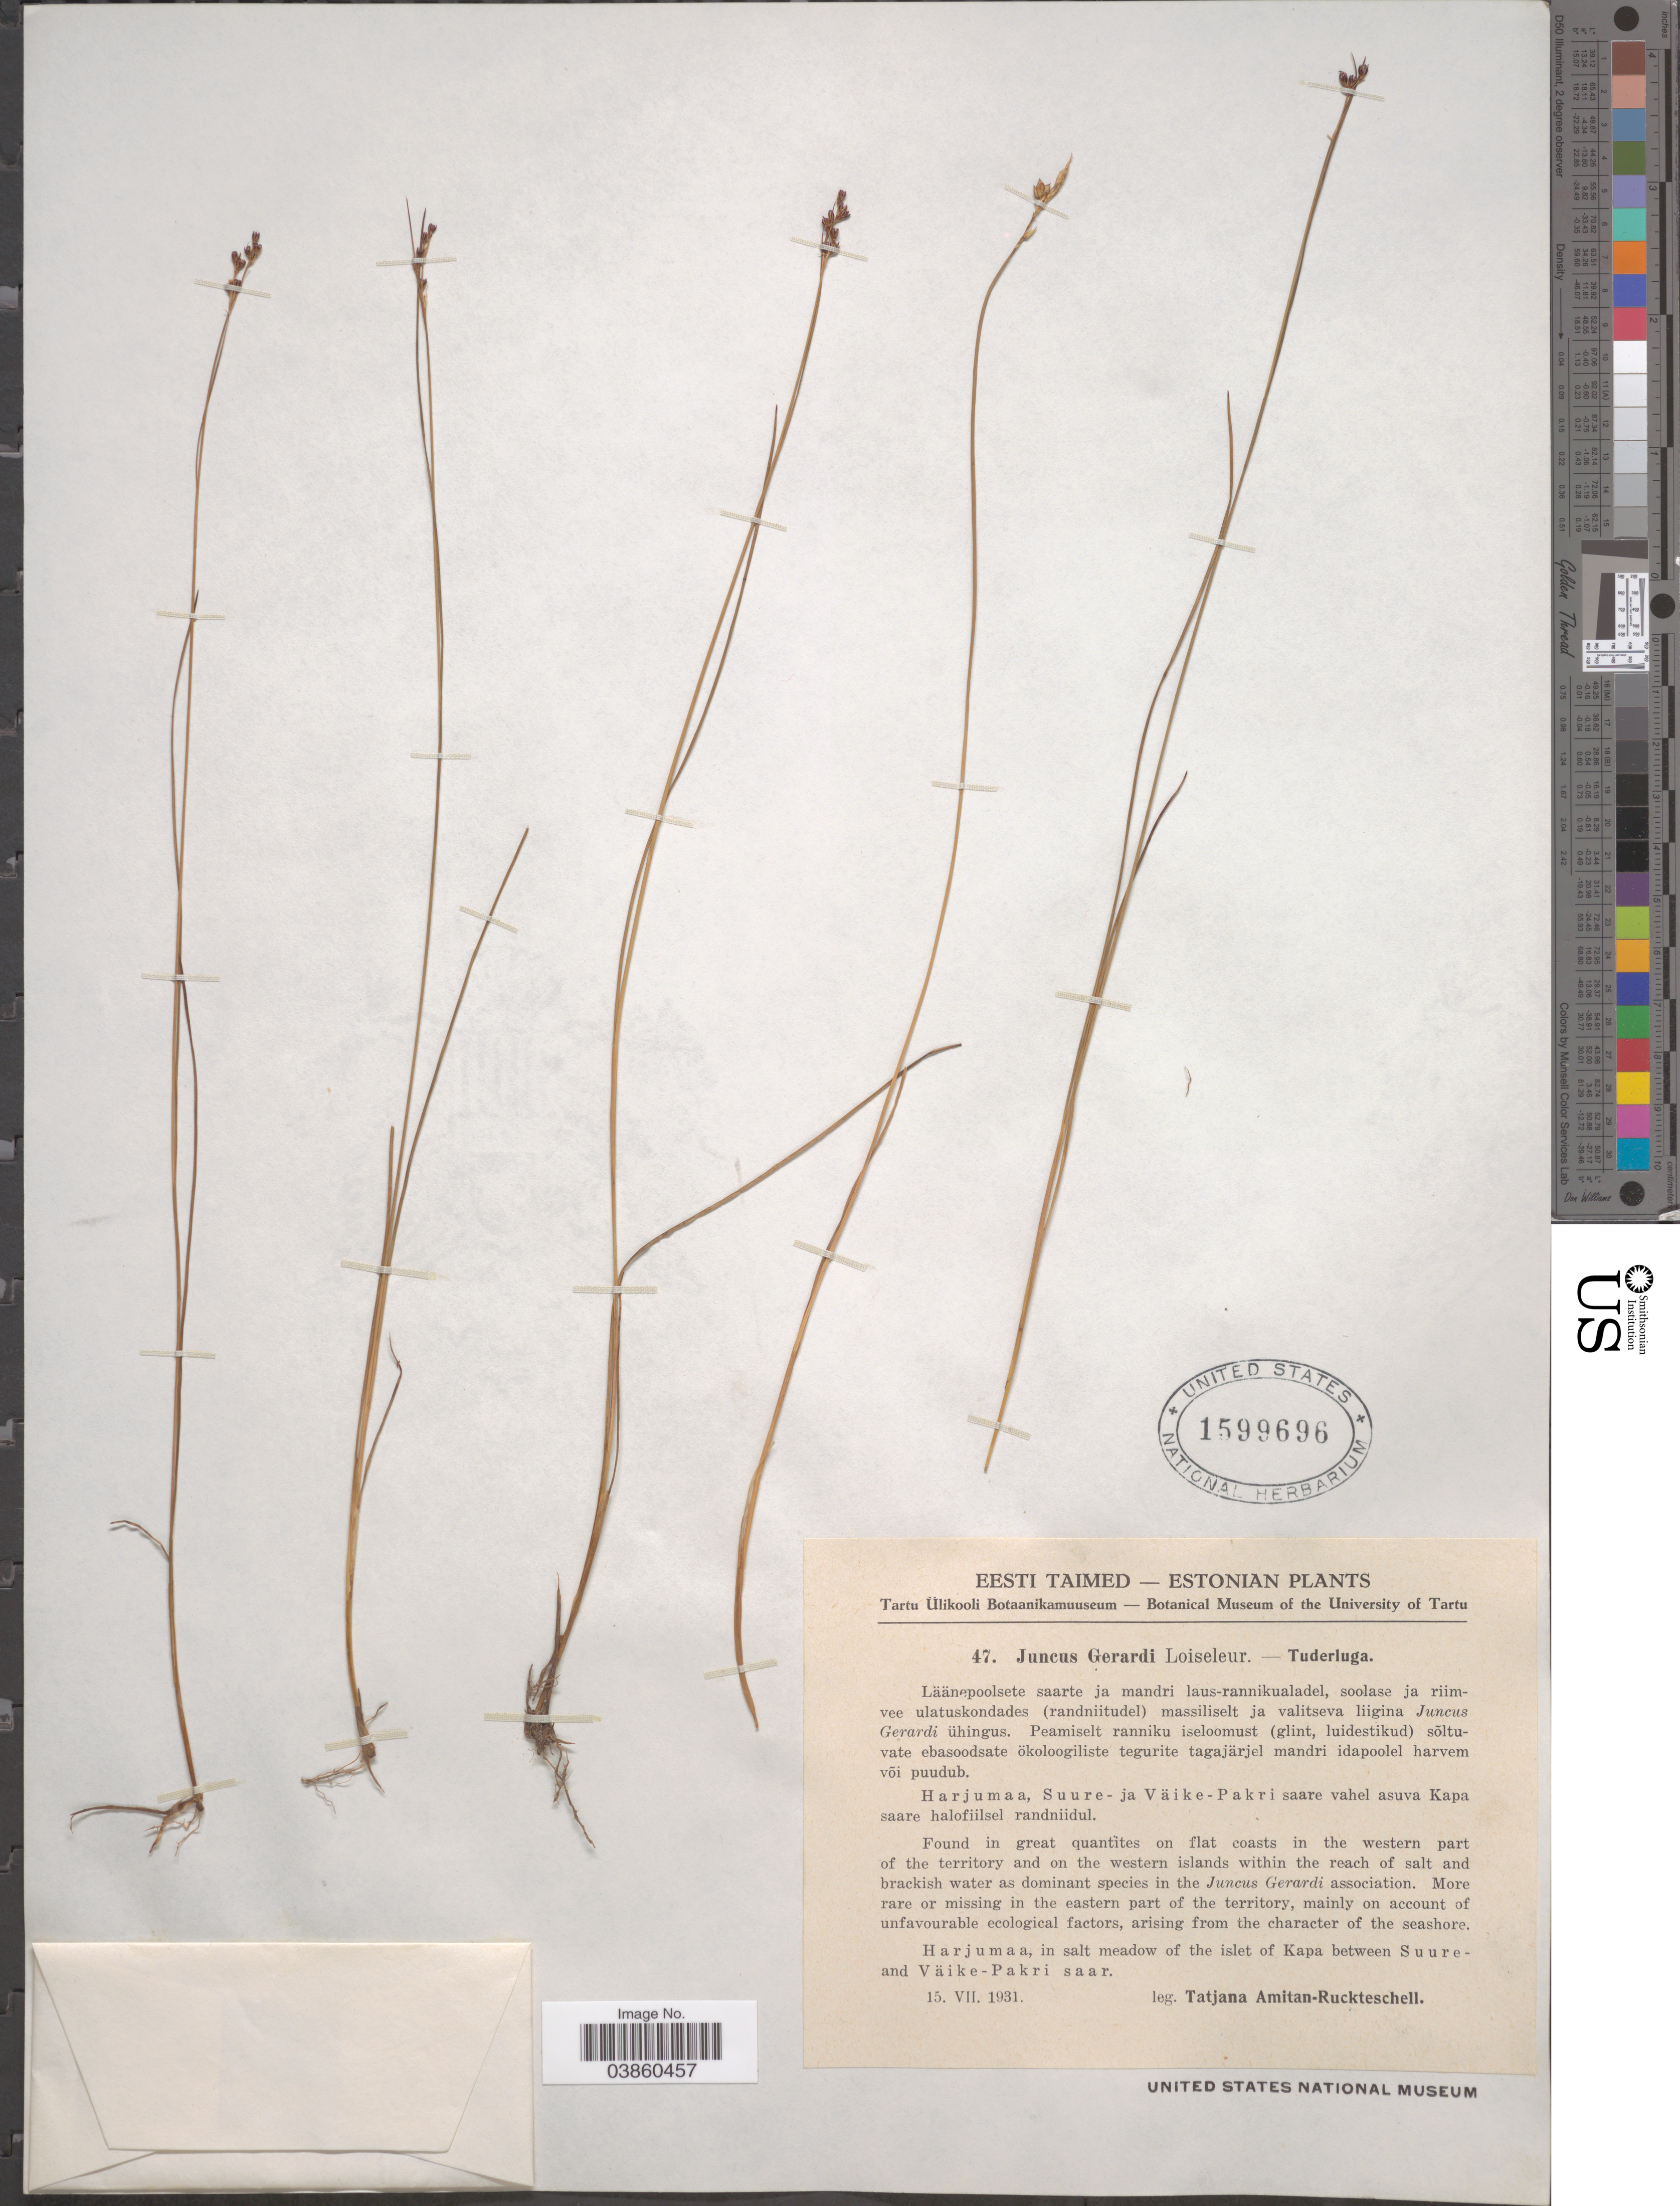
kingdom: Plantae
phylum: Tracheophyta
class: Liliopsida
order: Poales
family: Juncaceae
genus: Juncus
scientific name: Juncus gerardi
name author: Loisel.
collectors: T. Amitan-Ruckteschell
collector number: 47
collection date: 1931-07-15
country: Estonia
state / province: Harjumaa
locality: Harjumaa, in salt meadow of the islet of Kapa between Suure- and Väike-Pakri saar.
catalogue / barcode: US 1599696